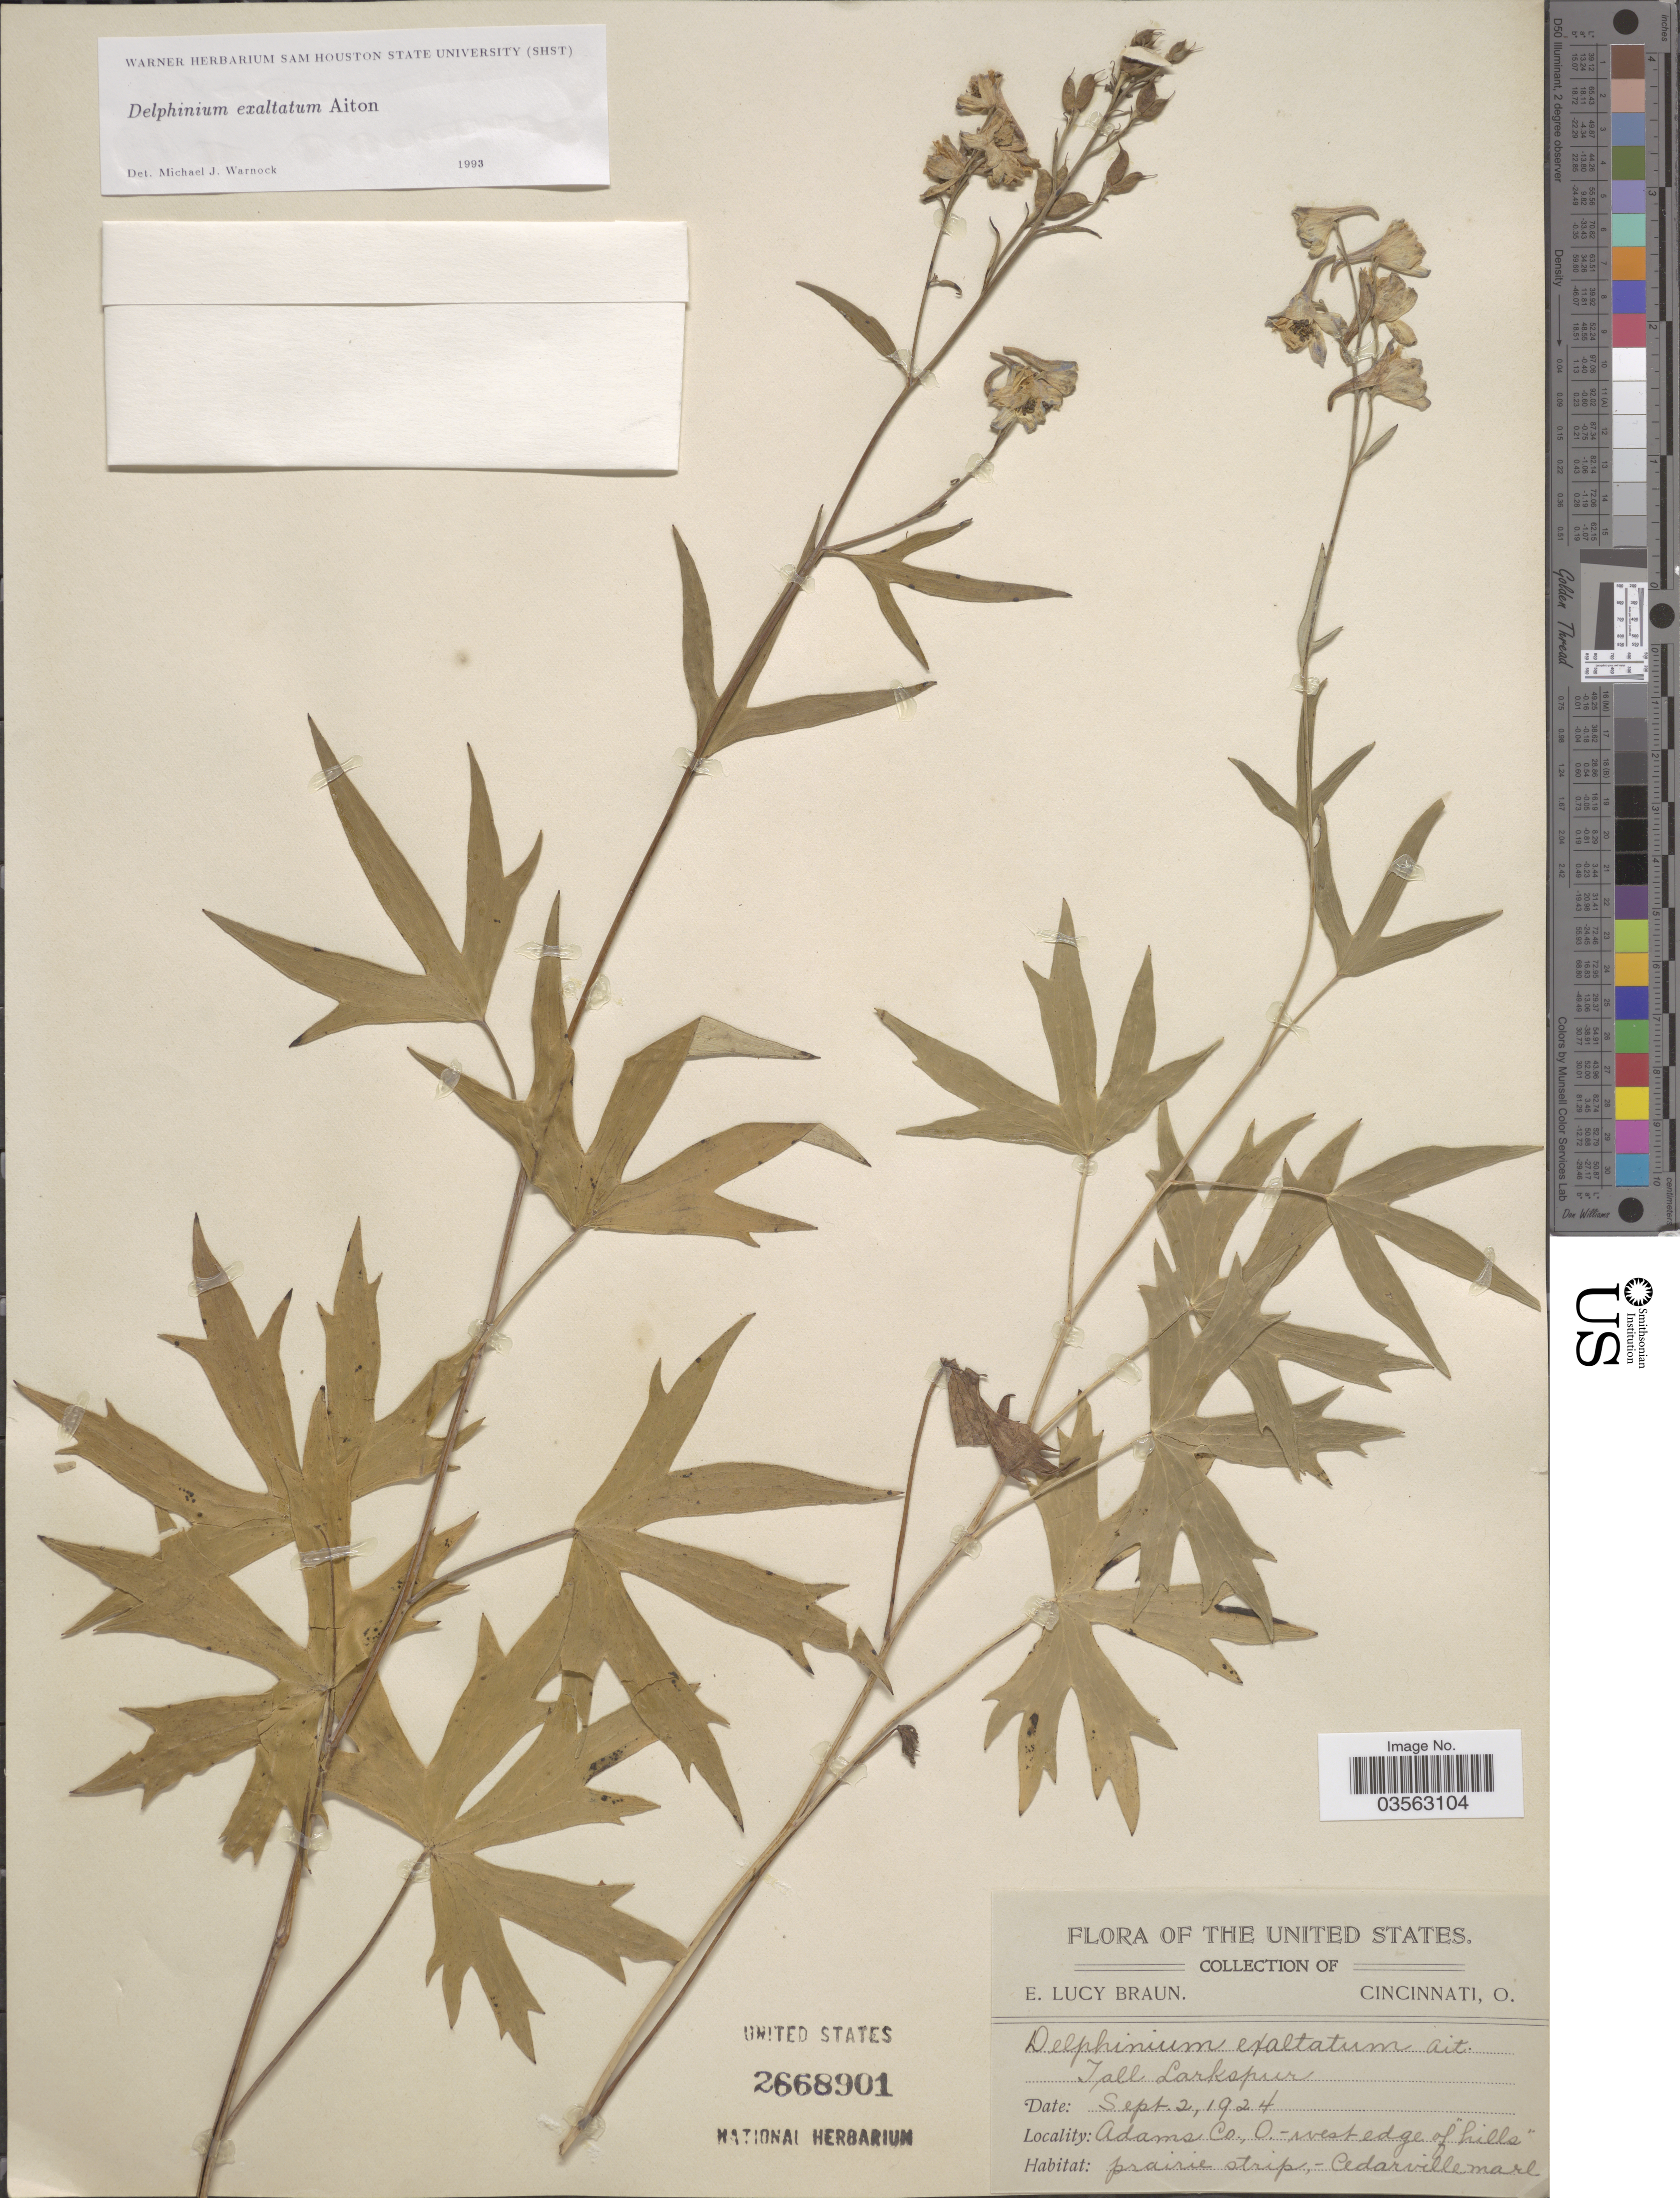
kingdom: Plantae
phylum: Tracheophyta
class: Magnoliopsida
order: Ranunculales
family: Ranunculaceae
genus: Delphinium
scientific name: Delphinium exaltatum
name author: Aiton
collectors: E. L. Braun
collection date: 1924-09-02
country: United States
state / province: Ohio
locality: Adams Co., O.-west edge of "hills" prairie strip; Cedarville marl.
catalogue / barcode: US 2668901